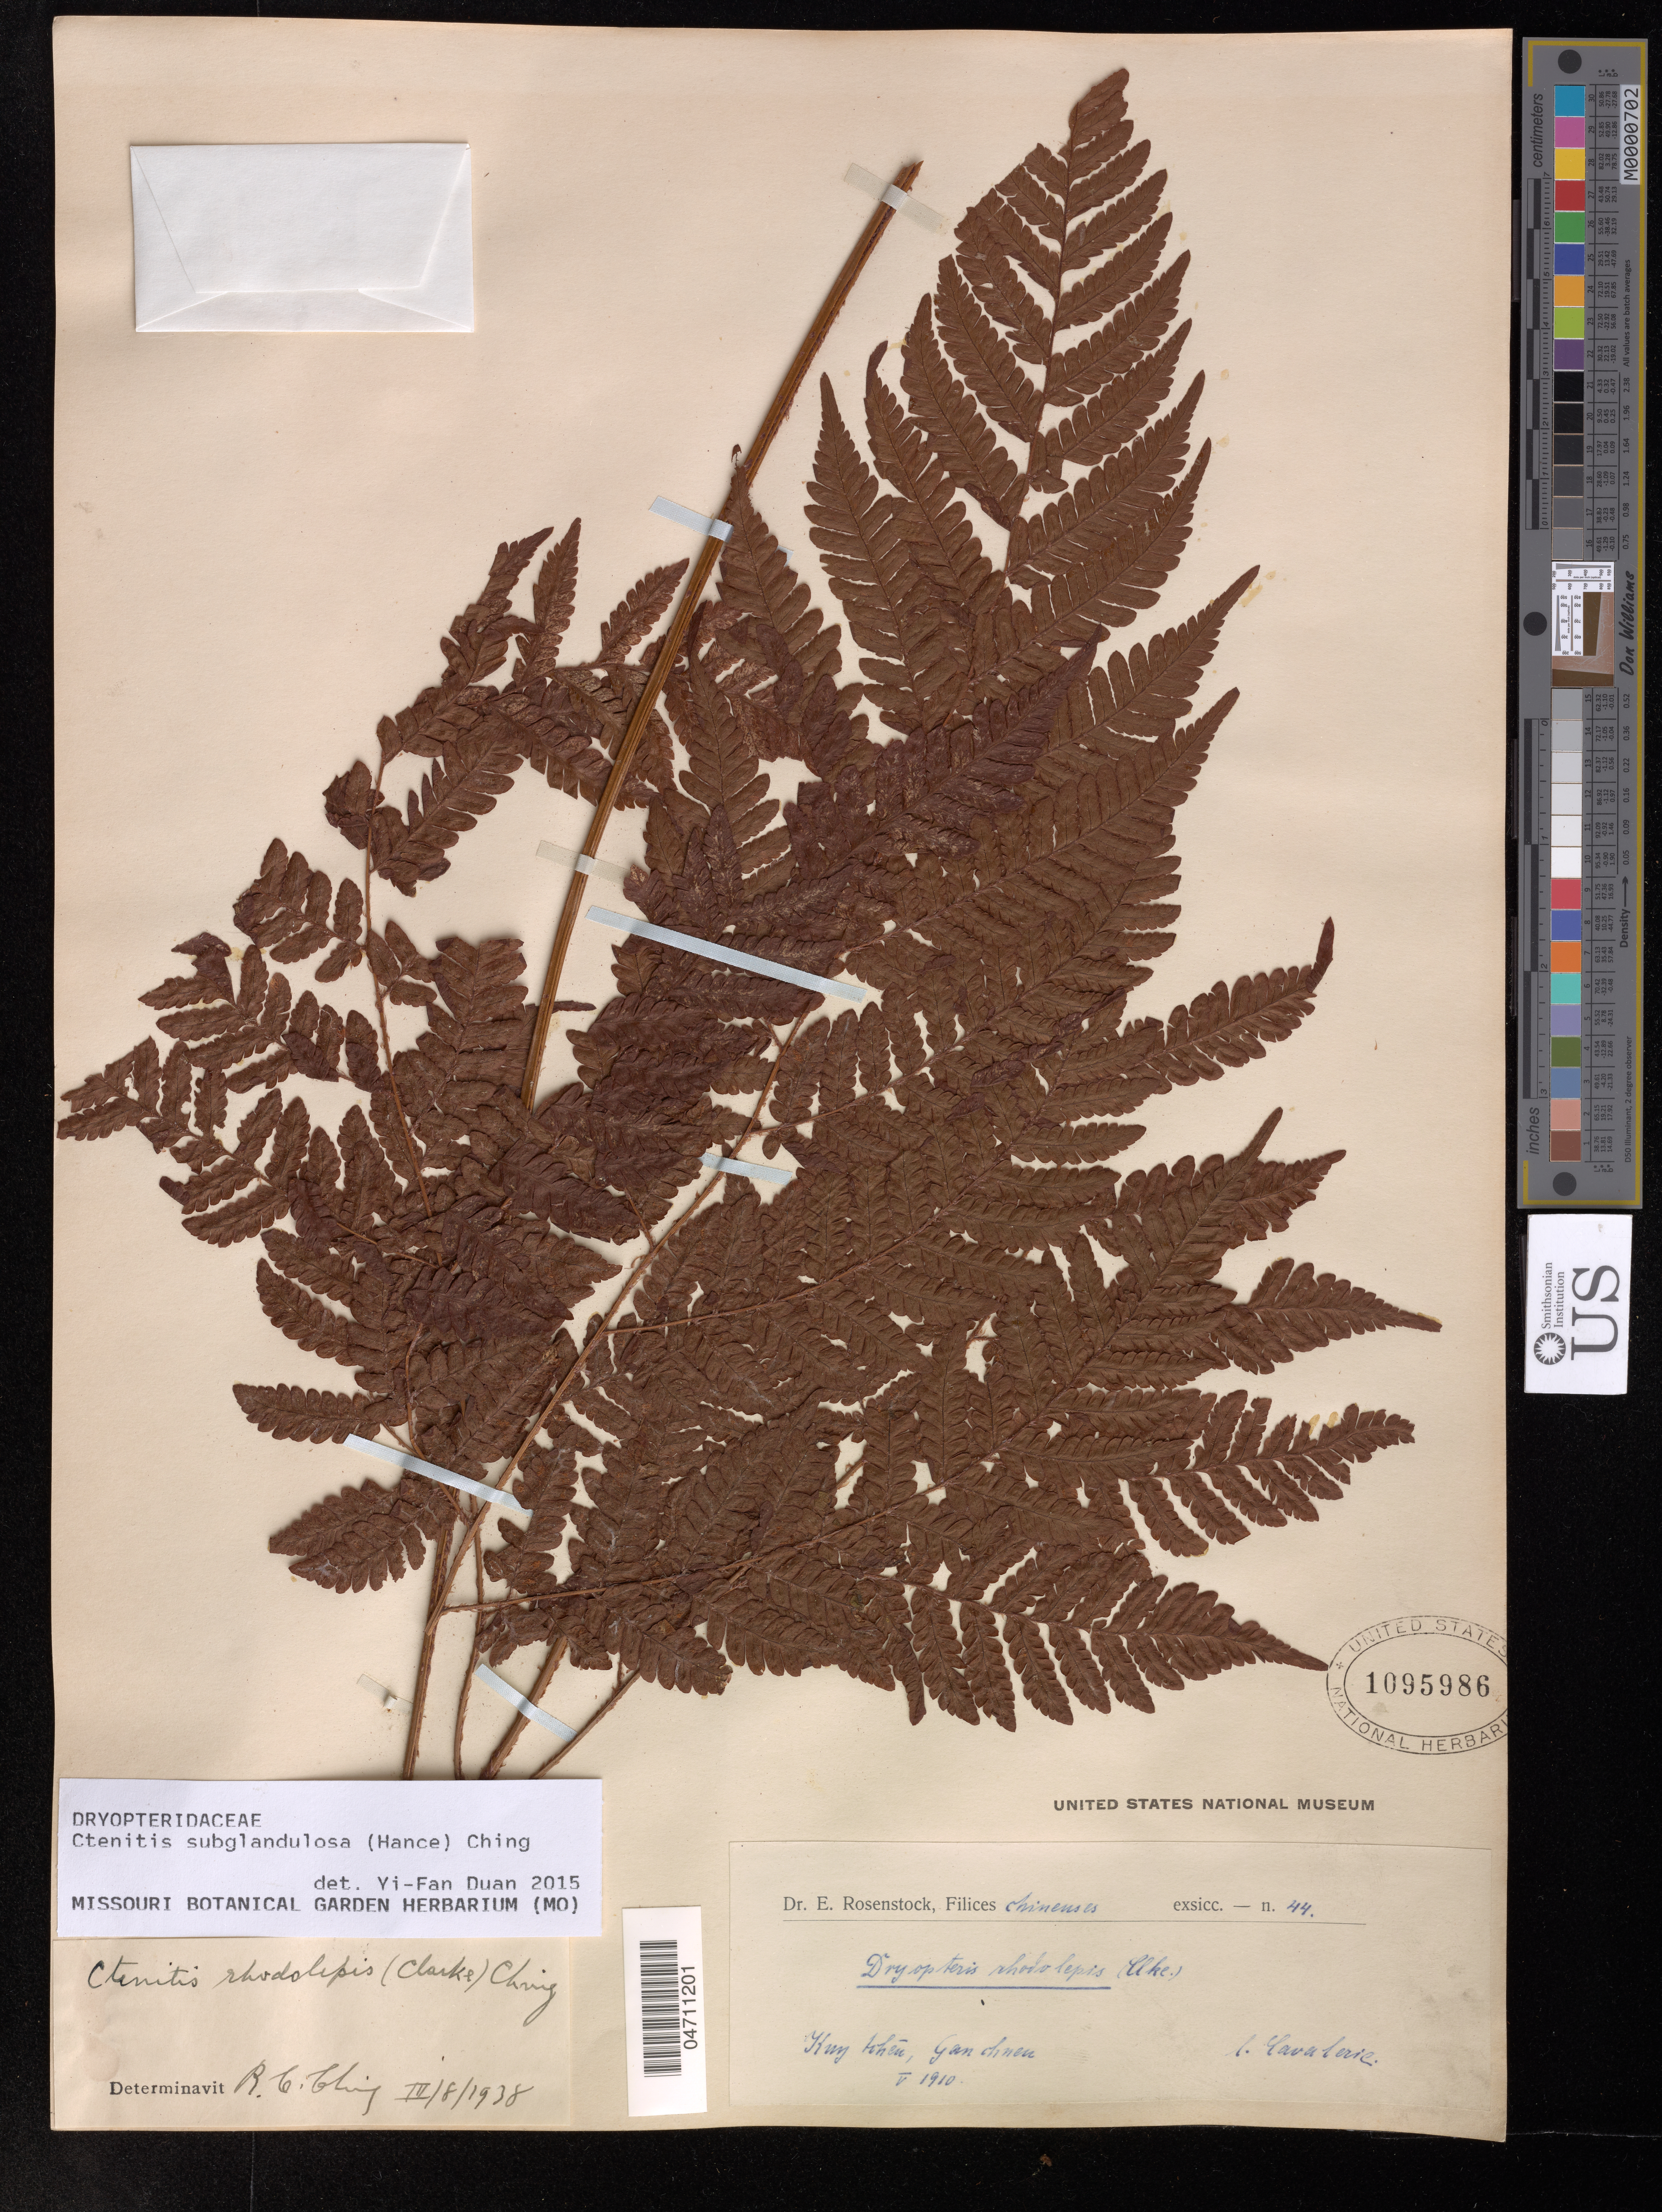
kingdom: Plantae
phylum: Tracheophyta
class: Polypodiopsida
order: Polypodiales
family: Dryopteridaceae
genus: Ctenitis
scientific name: Ctenitis subglandulosa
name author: (Hance) Ching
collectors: E. Rosenstock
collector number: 44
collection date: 1910-05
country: China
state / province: Shaanxi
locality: Kuy, tohen, Gan chuen.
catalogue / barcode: US 1095986